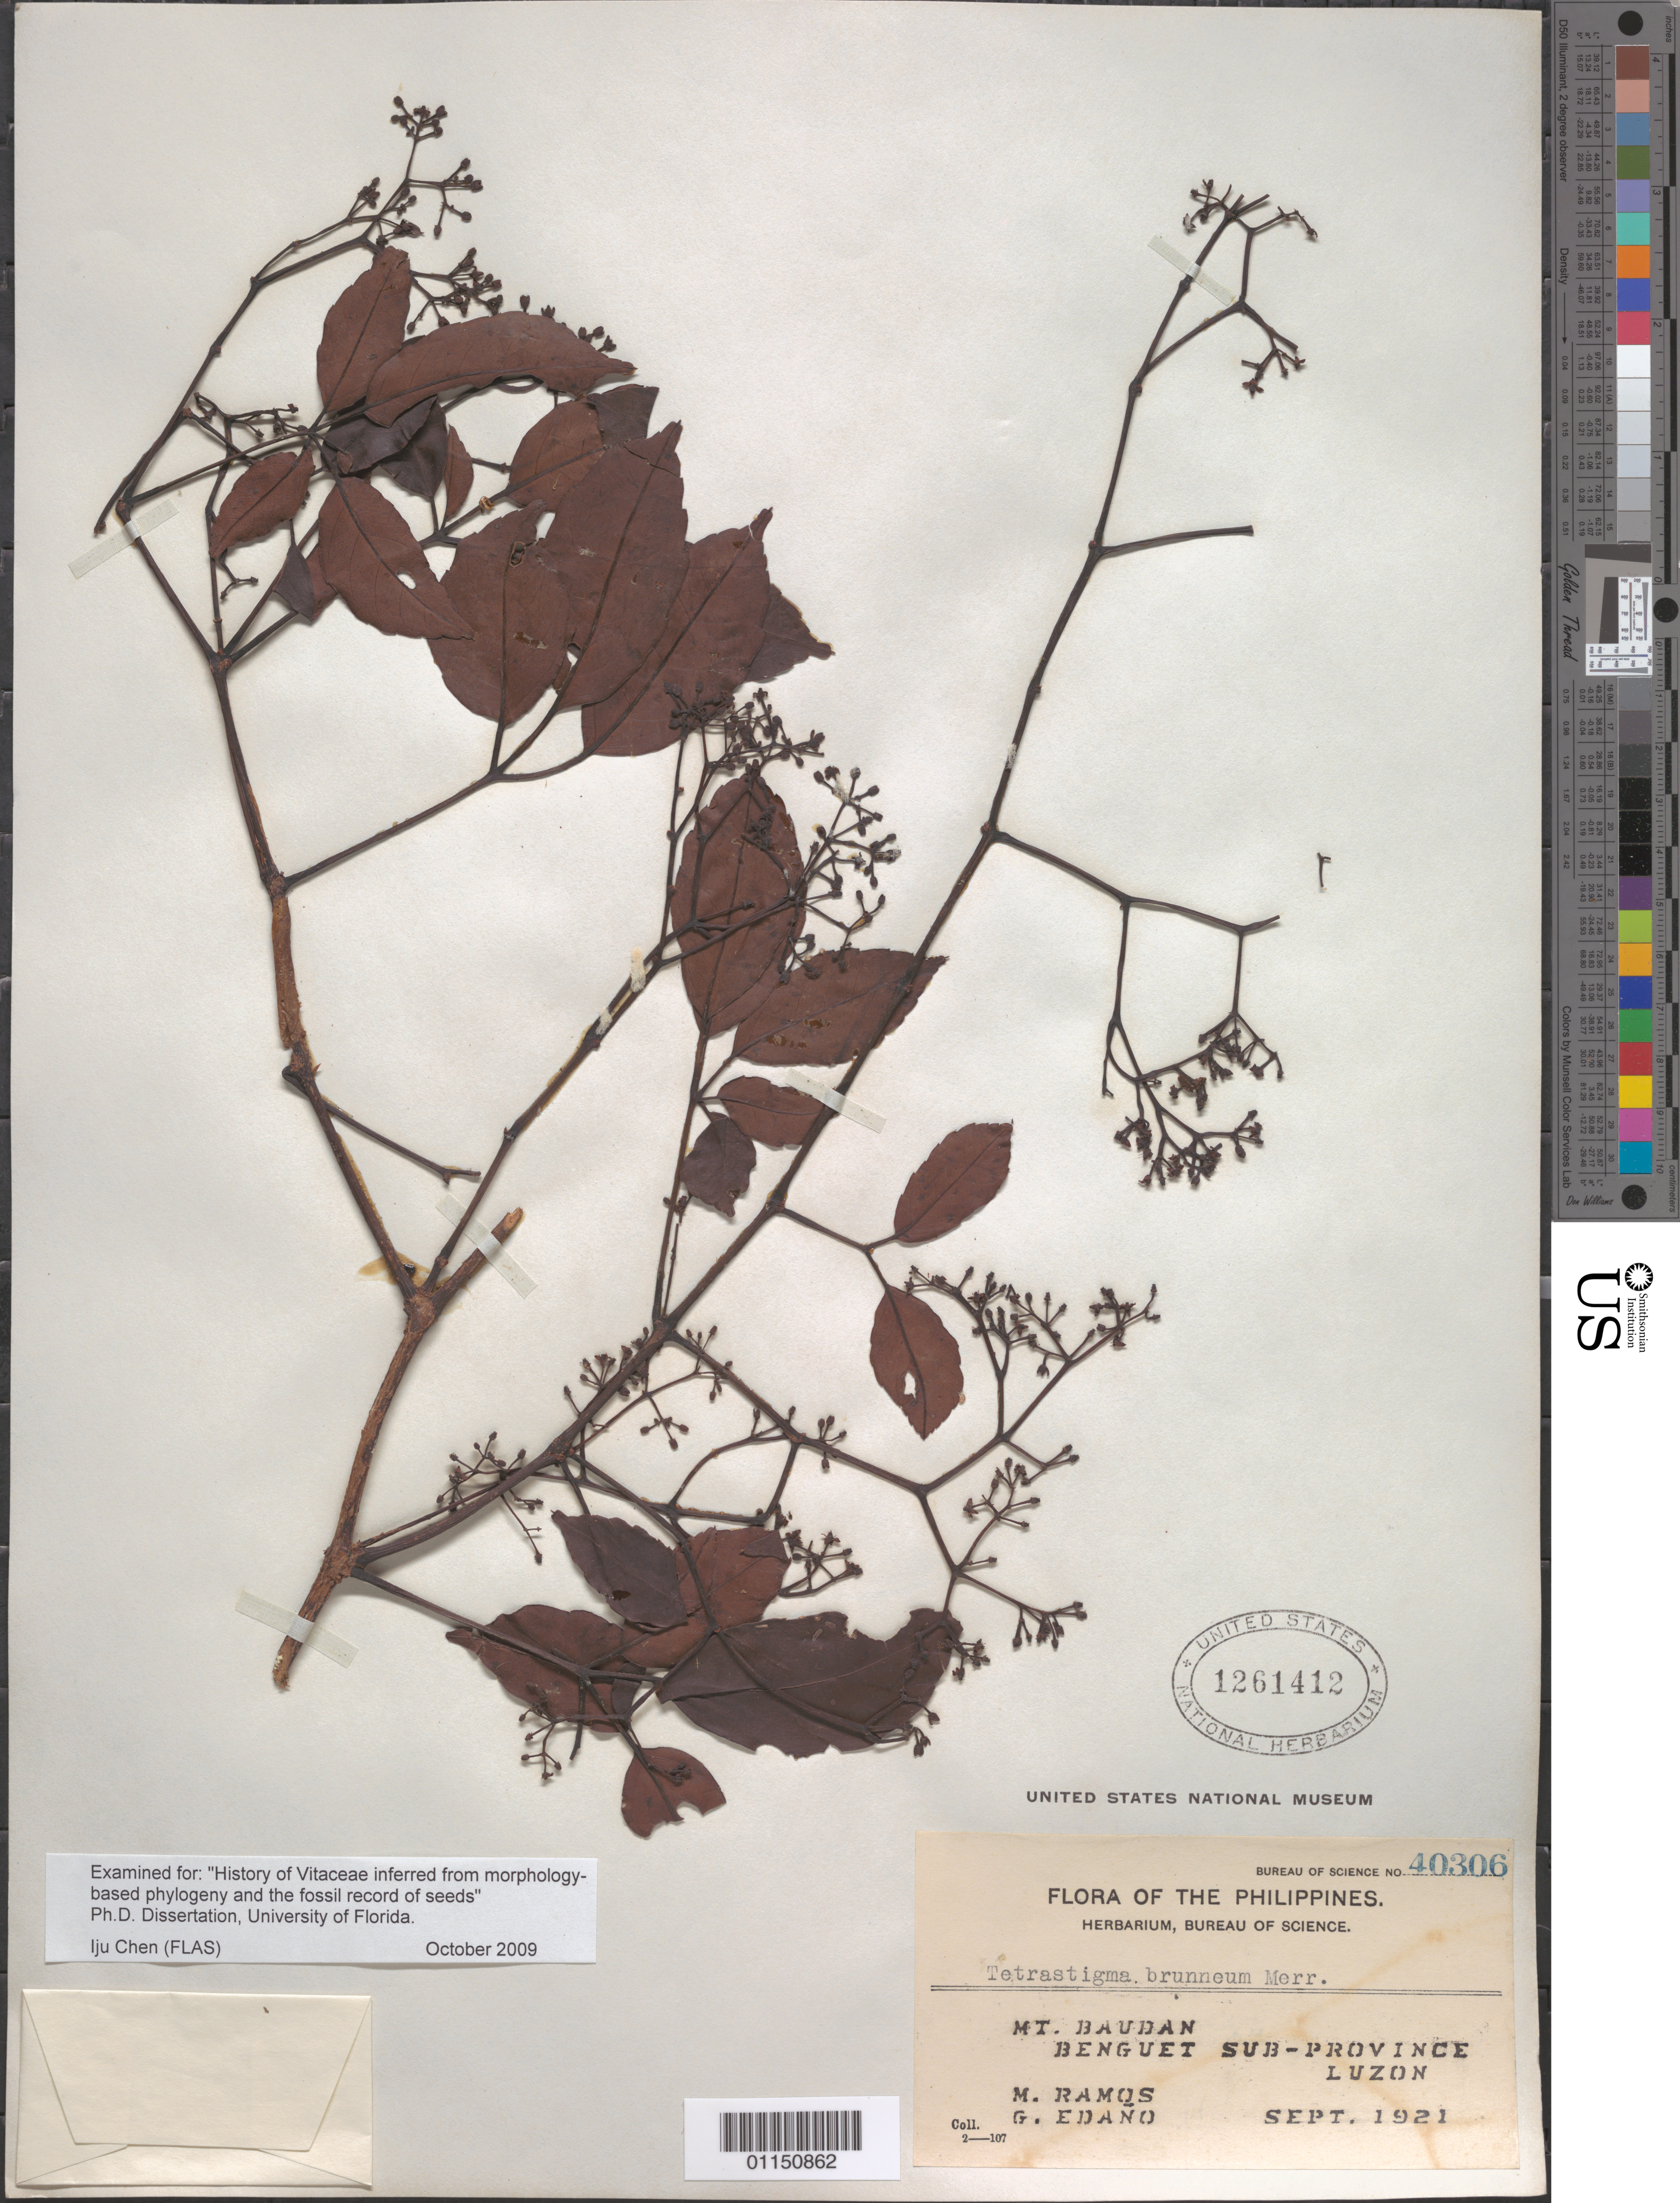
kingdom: Plantae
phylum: Tracheophyta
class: Magnoliopsida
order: Vitales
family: Vitaceae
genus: Tetrastigma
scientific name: Tetrastigma brunneum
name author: Merr.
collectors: M. Ramos & G. Edaño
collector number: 40306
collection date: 1921-09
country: Philippines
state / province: Cordillera (Administrative Region)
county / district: Benguet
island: Luzon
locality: Mt Baudan.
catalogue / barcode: US 1261412